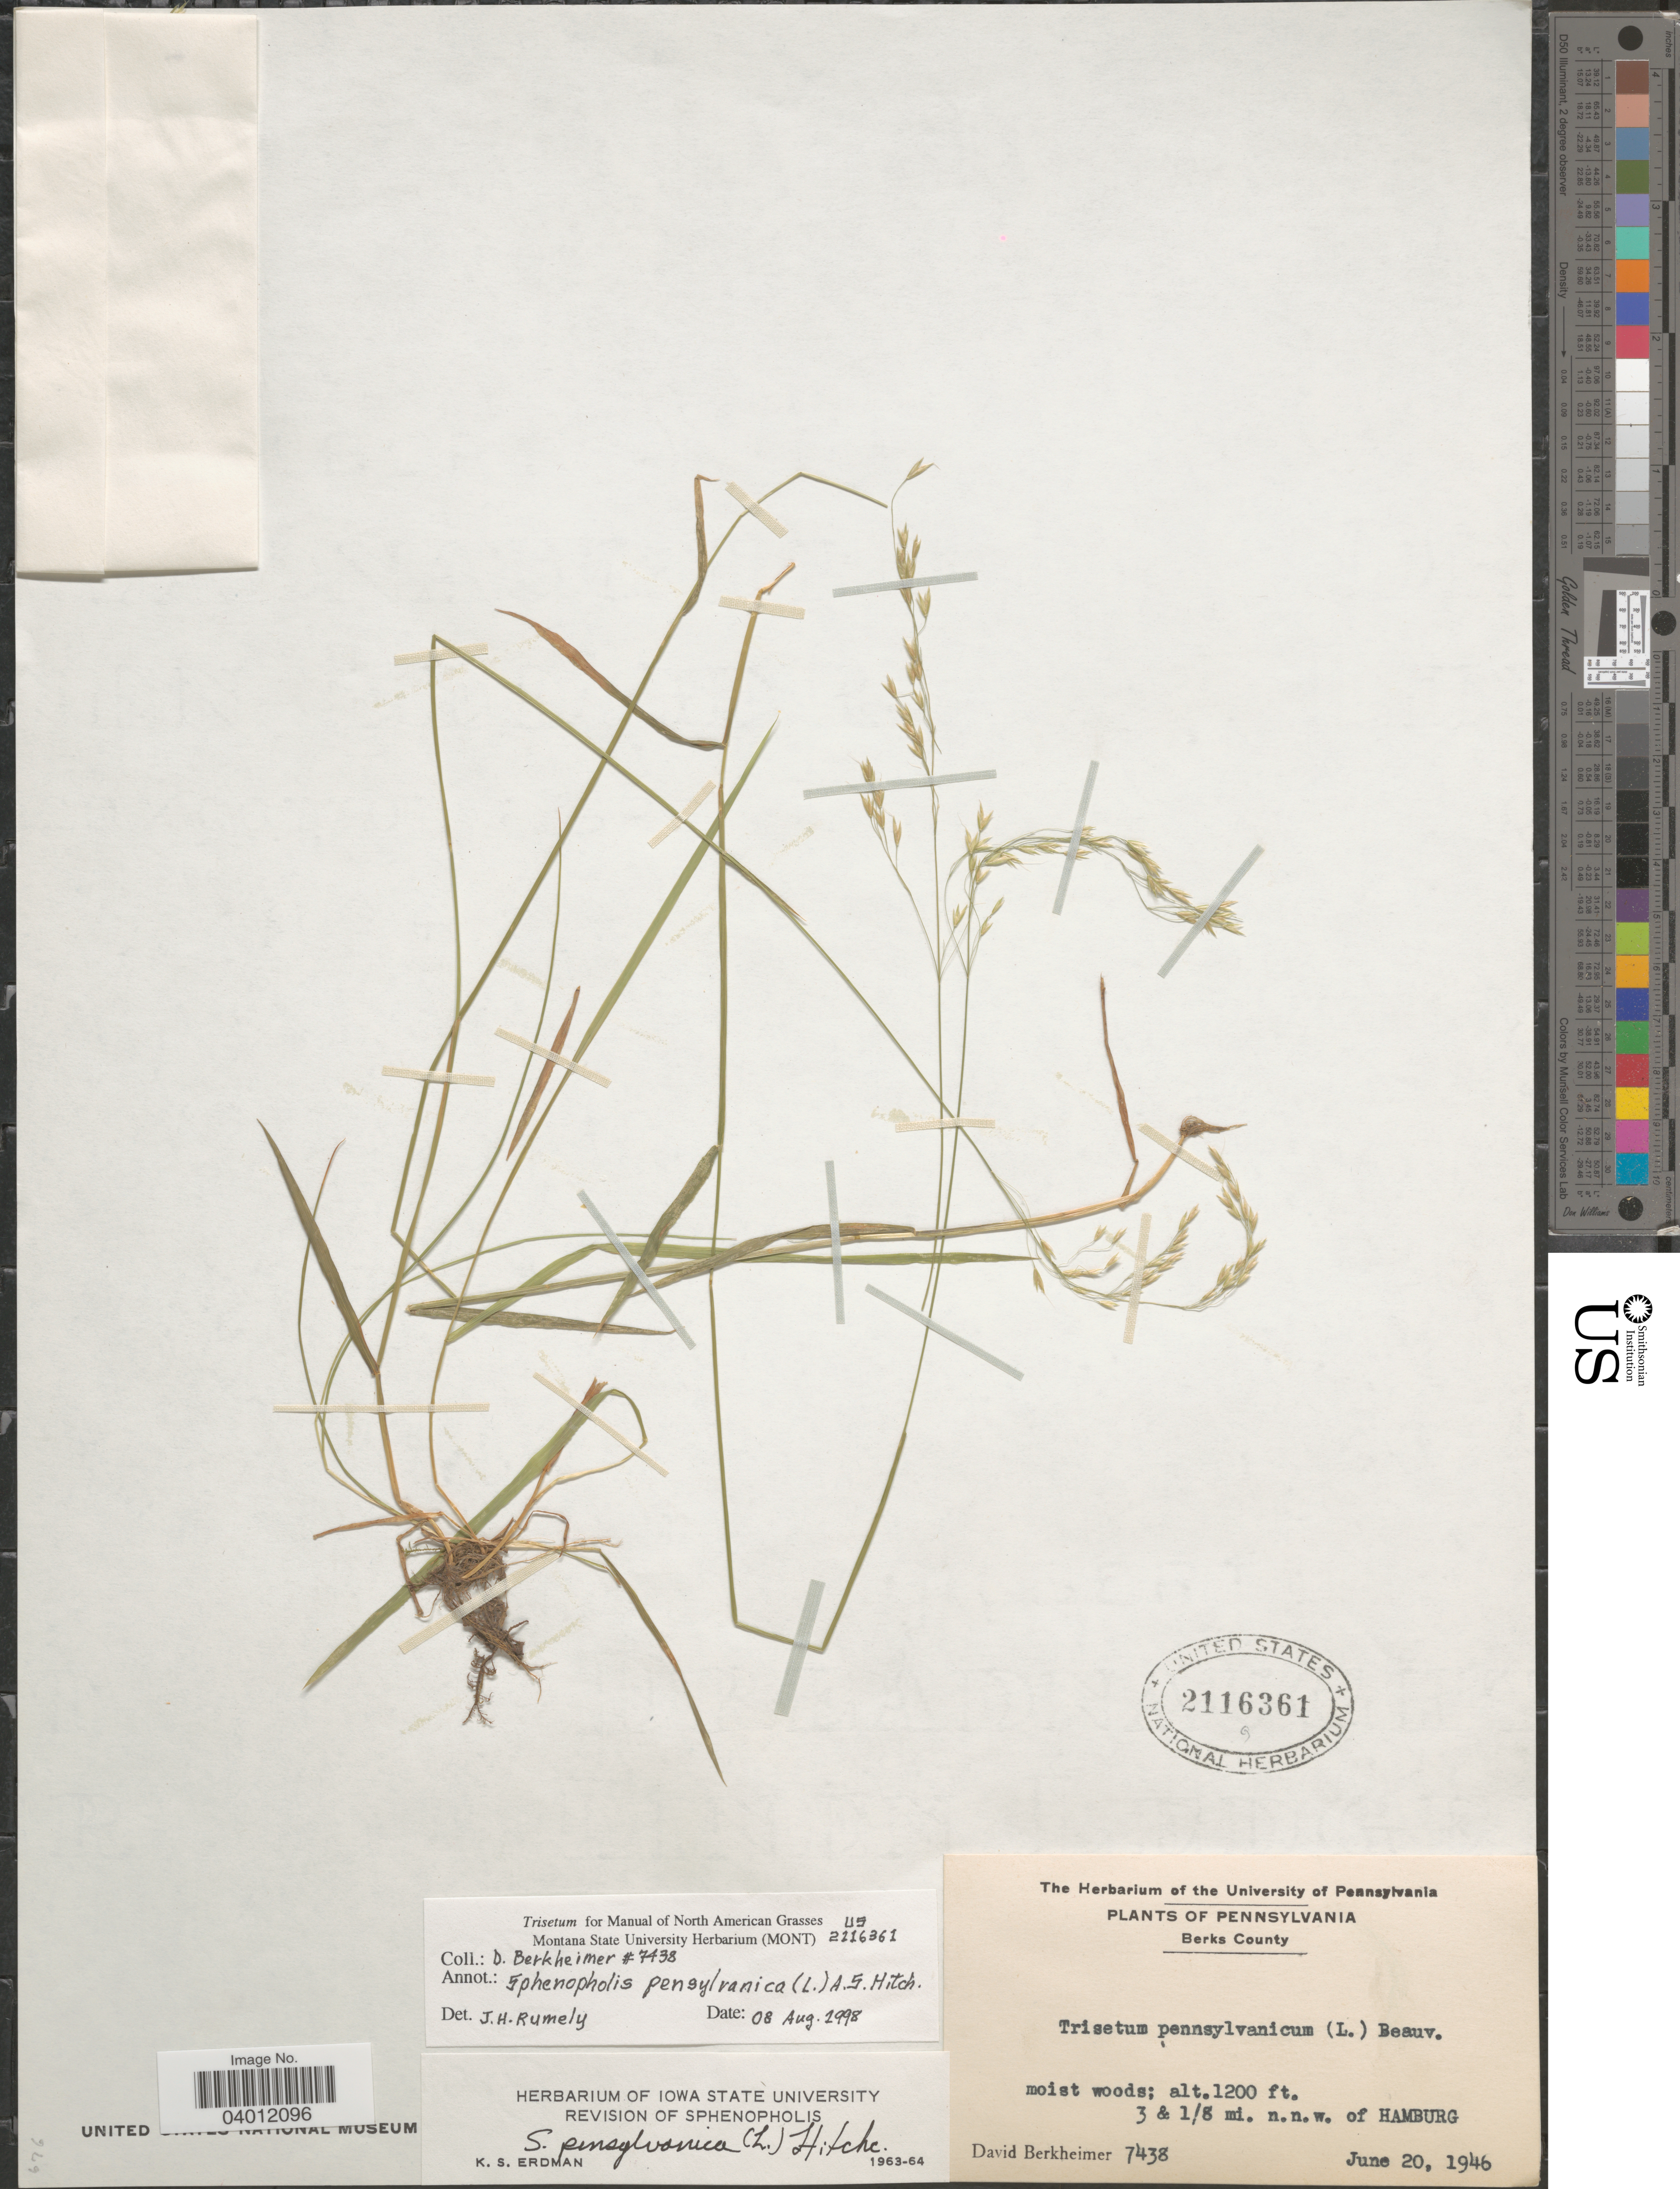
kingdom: Plantae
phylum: Tracheophyta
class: Liliopsida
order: Poales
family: Poaceae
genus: Sphenopholis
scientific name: Sphenopholis pensylvanica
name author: (L.) Hitchc.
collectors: D. Berkheimer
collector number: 7438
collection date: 1946-06-20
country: United States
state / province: Pennsylvania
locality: Berks County. 3 & 1/8 mi. n.n.w. of Hamburg.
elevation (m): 366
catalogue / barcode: US 2116361